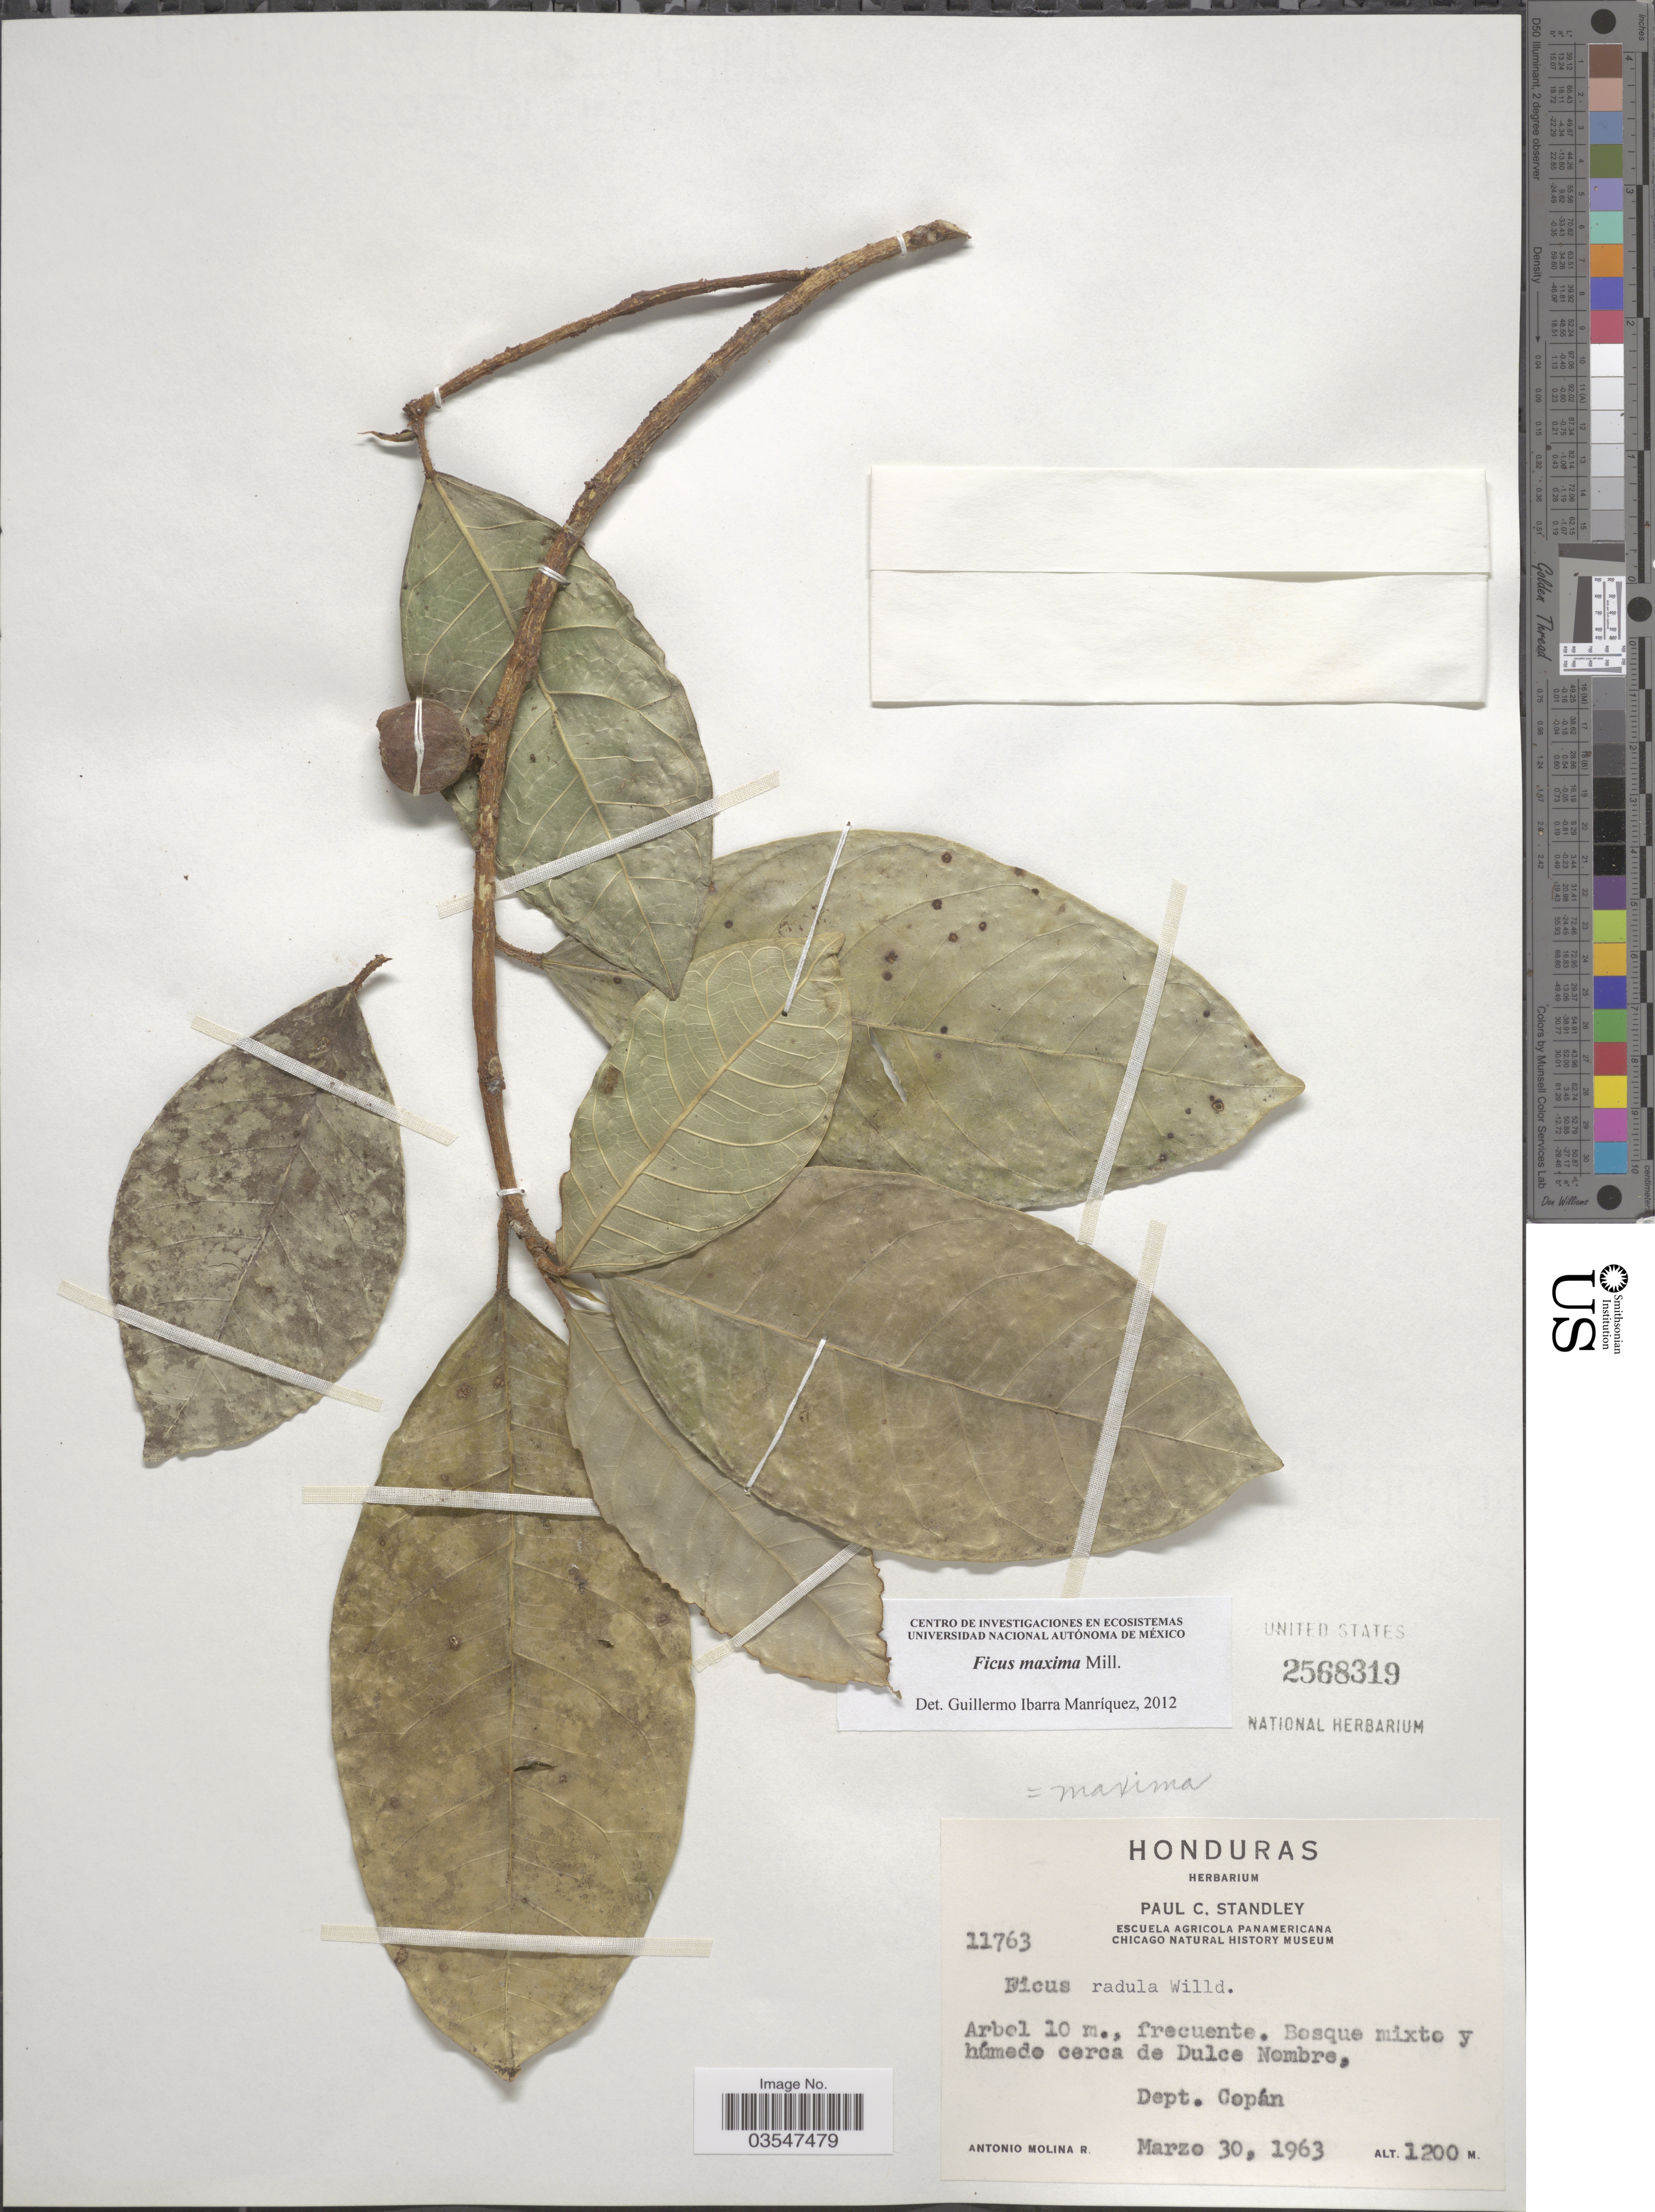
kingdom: Plantae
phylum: Tracheophyta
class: Magnoliopsida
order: Rosales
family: Moraceae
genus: Ficus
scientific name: Ficus maxima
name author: Mill.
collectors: A. Molina R.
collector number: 11763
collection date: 1963-03-30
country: Honduras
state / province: Copan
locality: Bosque mixto u húmedo cerca de Dulce Nombre, Dept. Copán.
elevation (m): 1200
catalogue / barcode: US 2568319